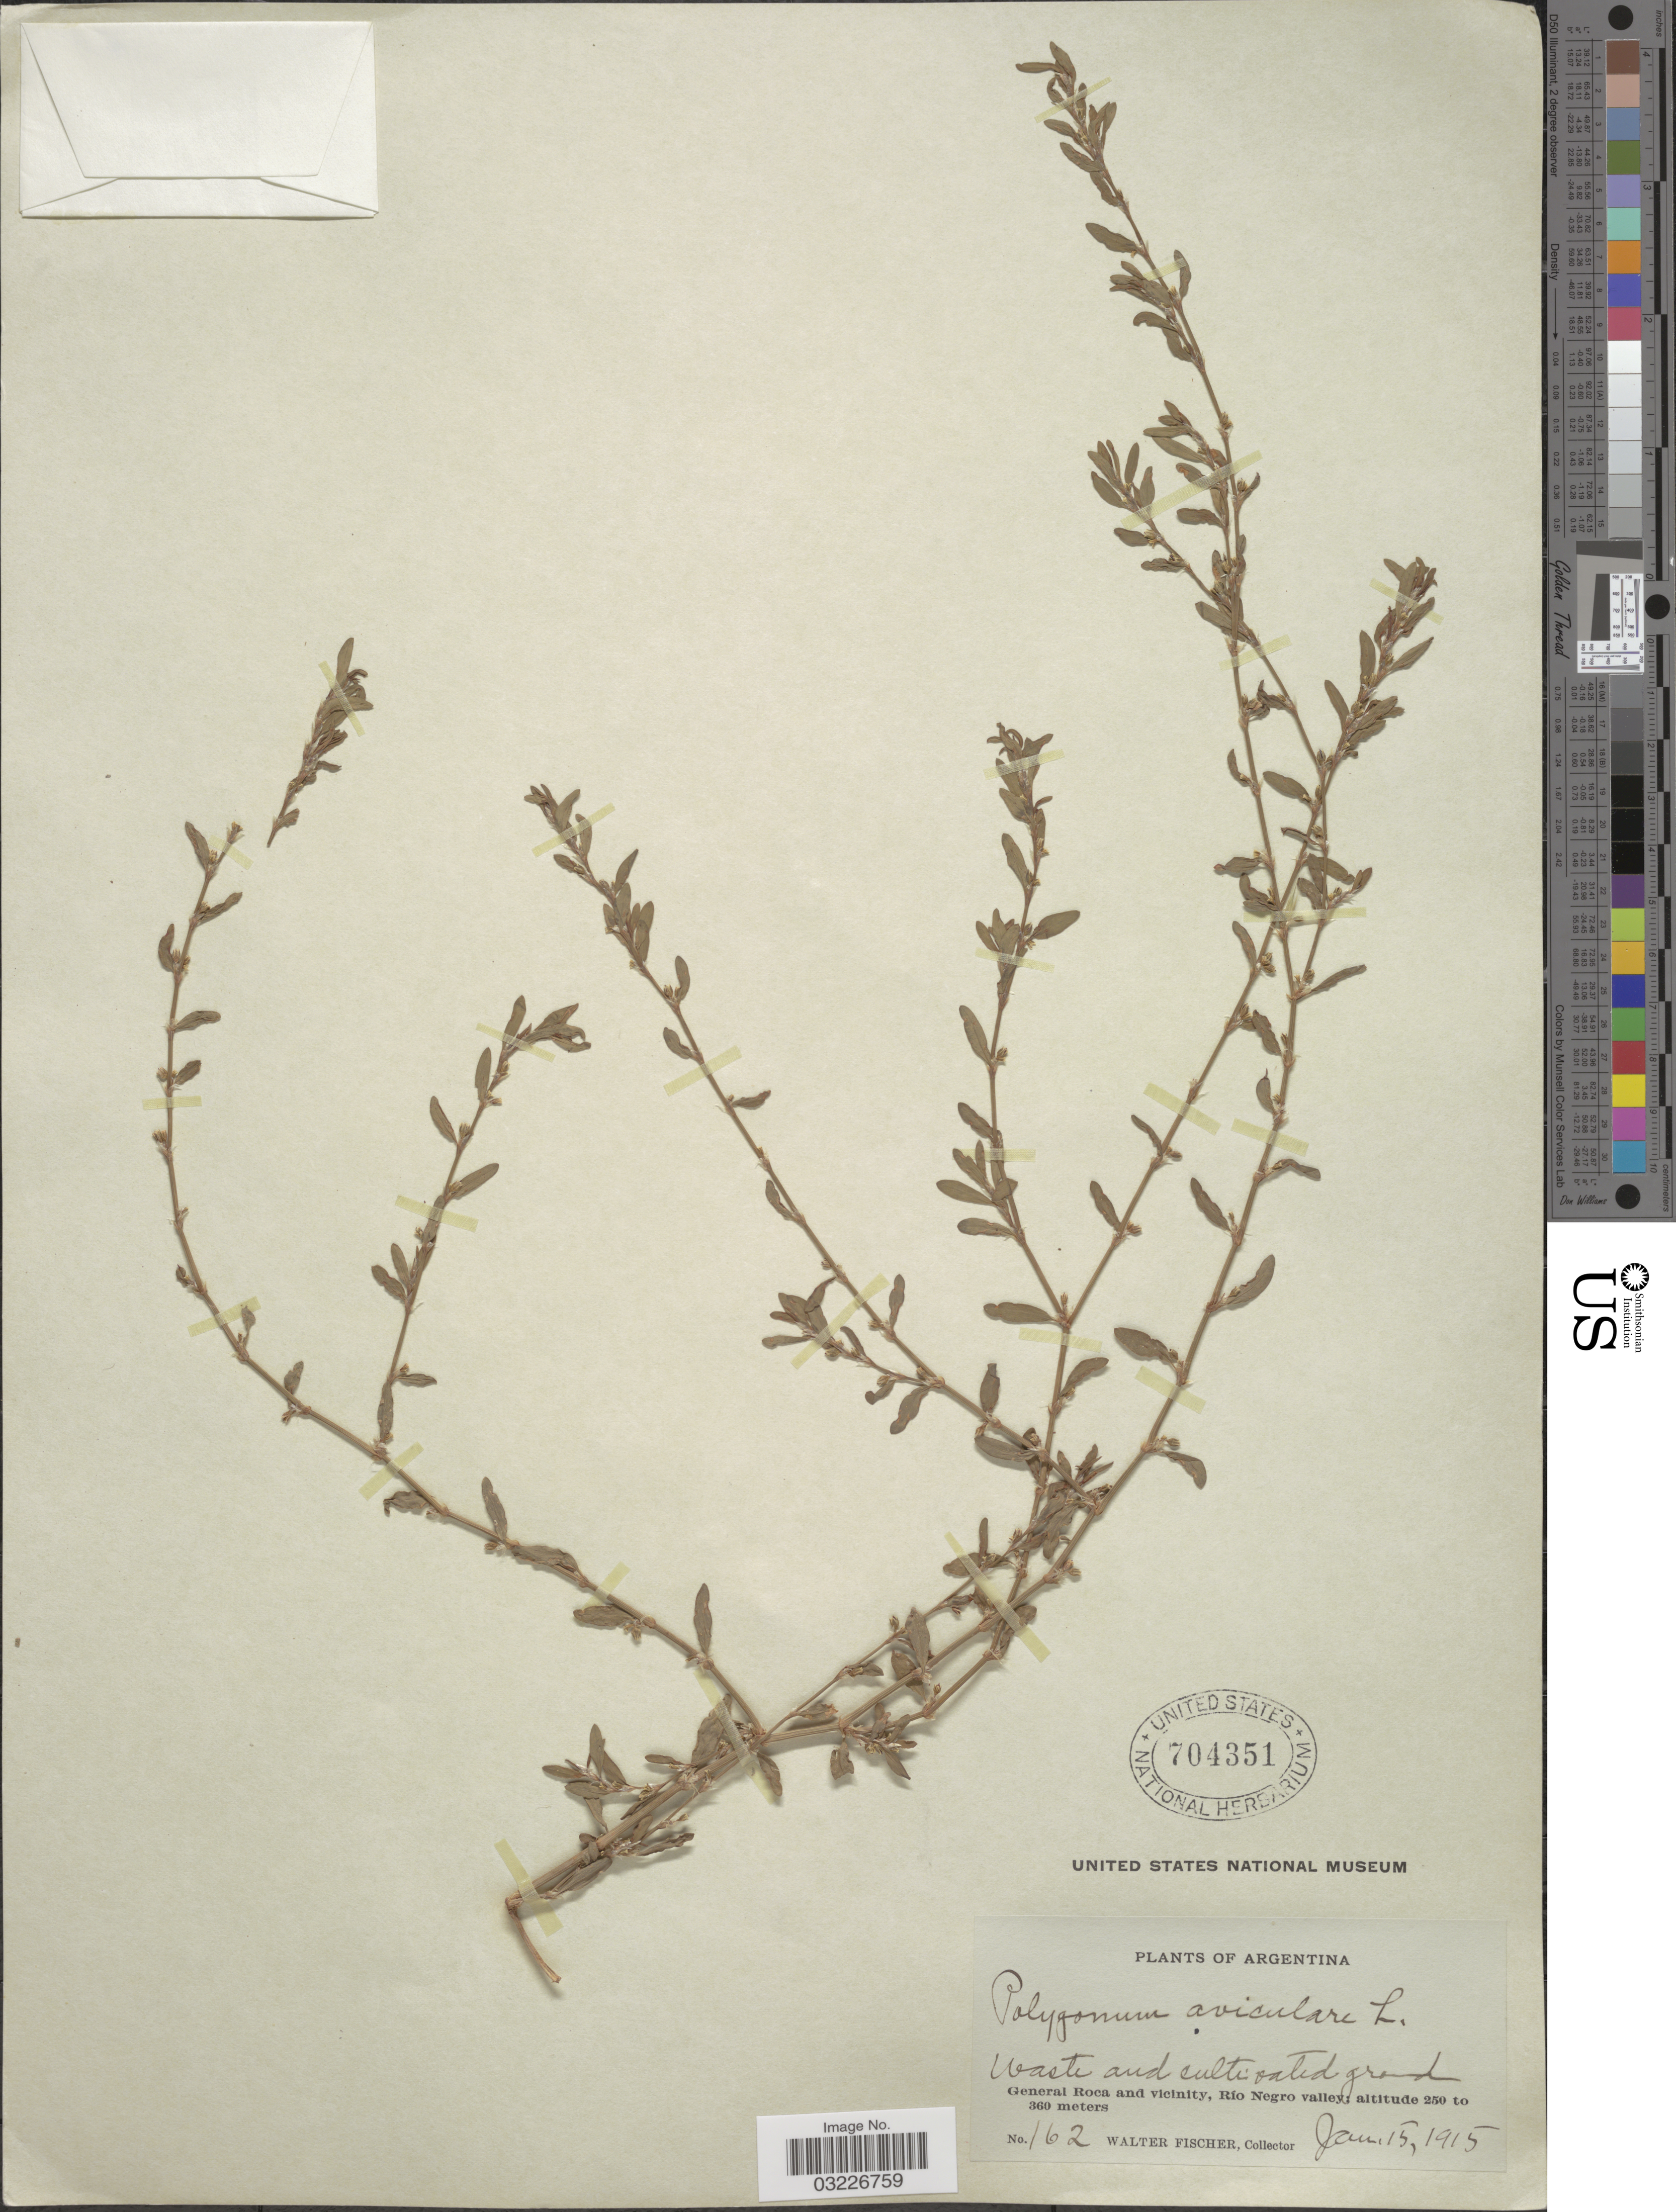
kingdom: Plantae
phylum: Tracheophyta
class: Magnoliopsida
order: Caryophyllales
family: Polygonaceae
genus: Polygonum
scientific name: Polygonum aviculare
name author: L.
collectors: W. Fischer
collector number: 162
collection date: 1915-01-15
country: Argentina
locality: General Roca and vicinity, Río Negro valley.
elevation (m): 250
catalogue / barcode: US 704351